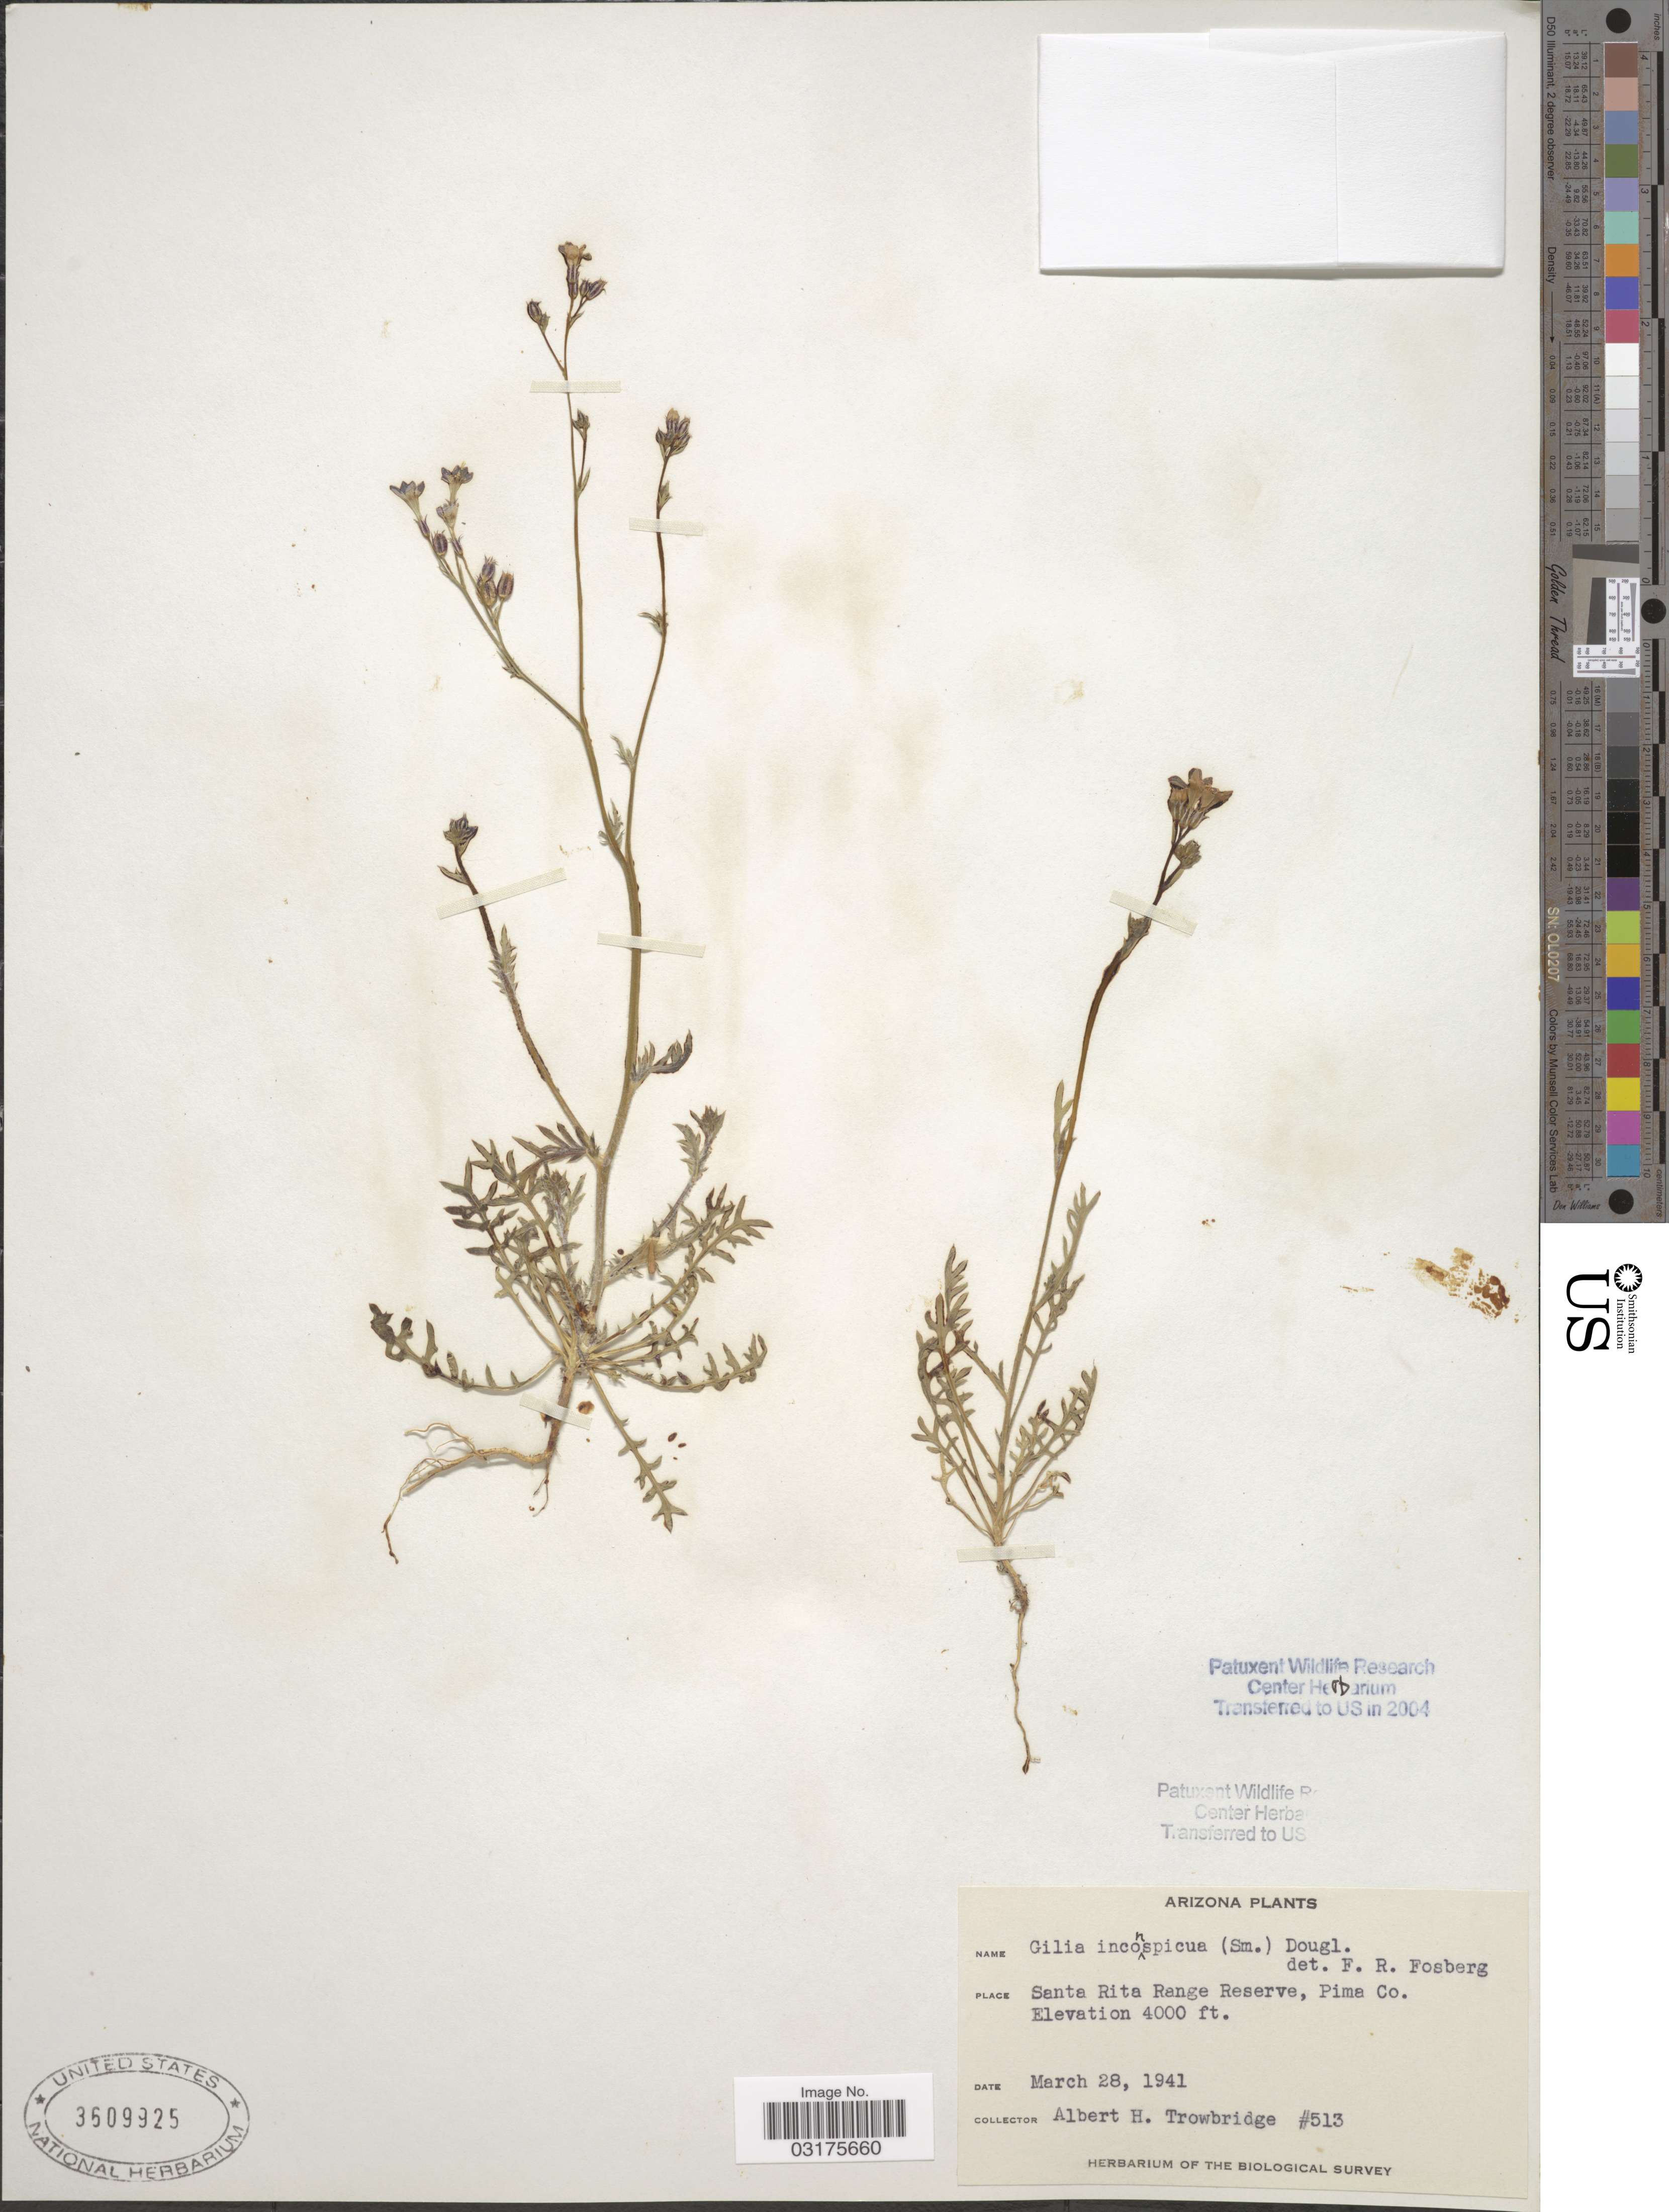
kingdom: Plantae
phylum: Tracheophyta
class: Magnoliopsida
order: Ericales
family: Polemoniaceae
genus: Gilia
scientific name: Gilia inconspicua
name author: (Sm.) Sweet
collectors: A. H. Trowbridge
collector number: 513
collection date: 1941-03-28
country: United States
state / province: Arizona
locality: Santa Rita Range Reserve, Pima Co.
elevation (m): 1219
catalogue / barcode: US 3609925